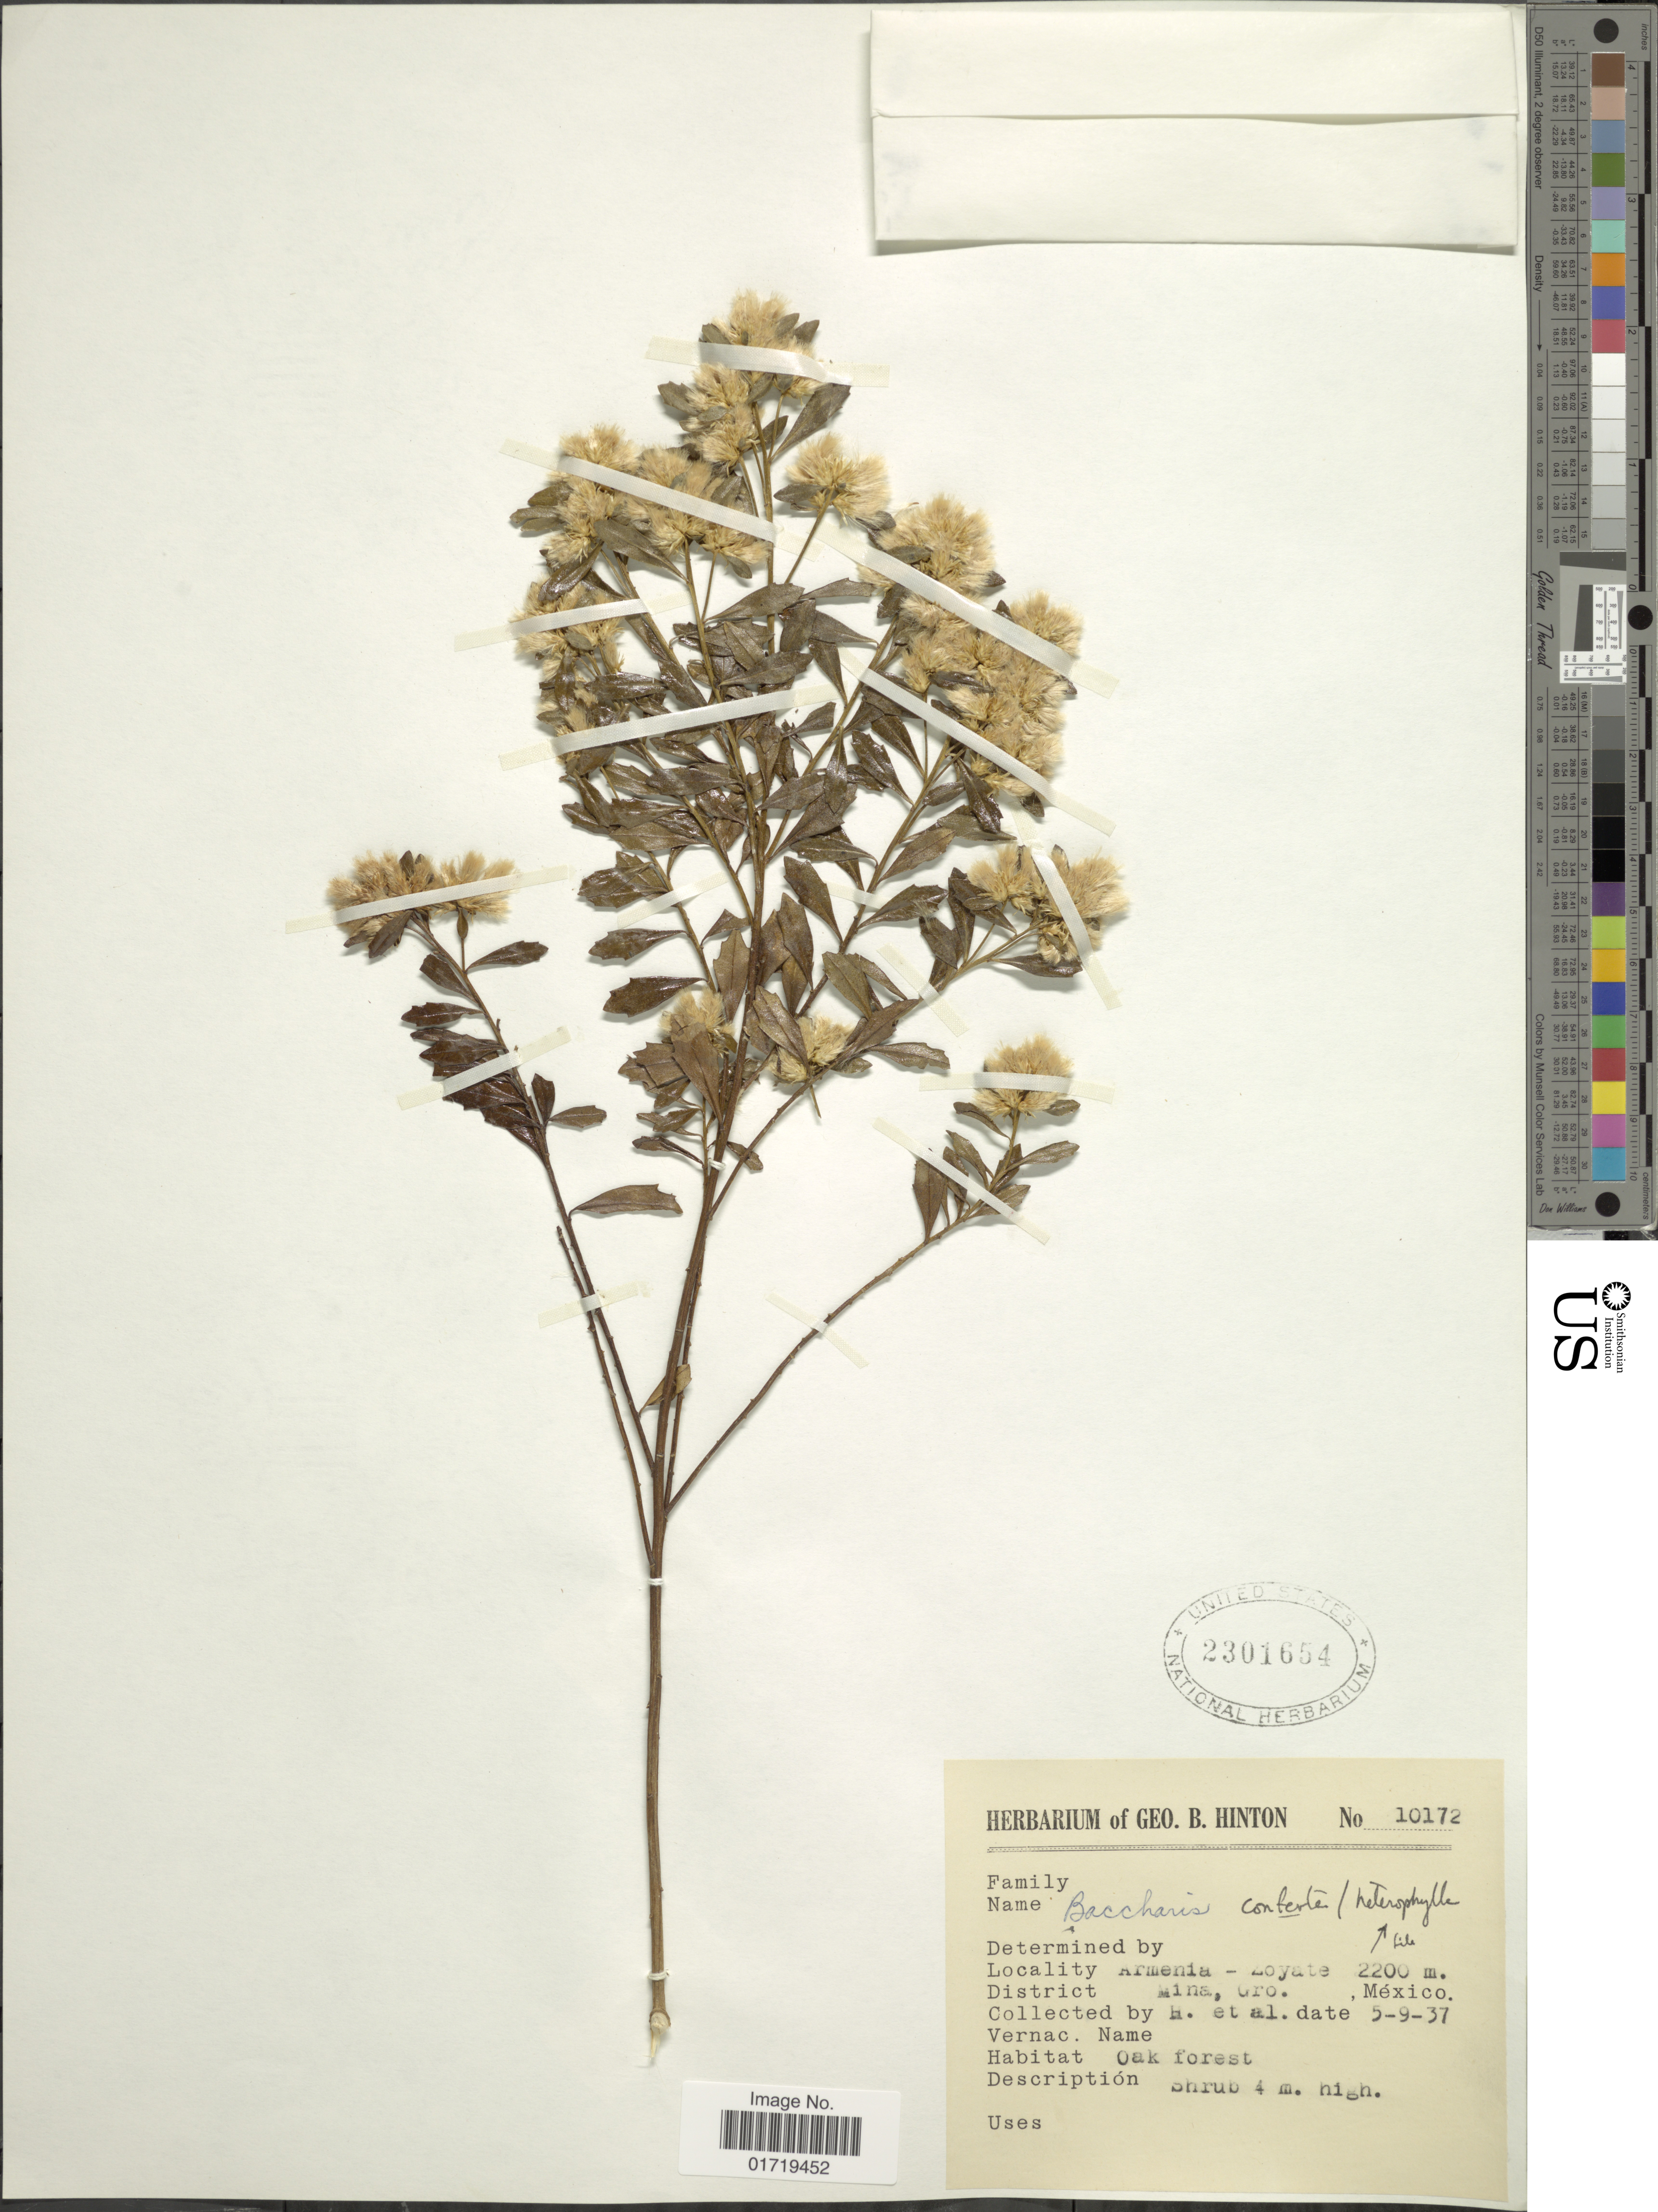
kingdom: Plantae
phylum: Tracheophyta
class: Magnoliopsida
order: Asterales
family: Asteraceae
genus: Baccharis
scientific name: Baccharis conferta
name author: Kunth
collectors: G. B. Hinton & et al.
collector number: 10172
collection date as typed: Transcribed d/m/y: 9/5/37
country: Mexico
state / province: México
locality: Armenia, Zoyate, Mina, Gro.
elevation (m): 2200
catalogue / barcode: US 2301654